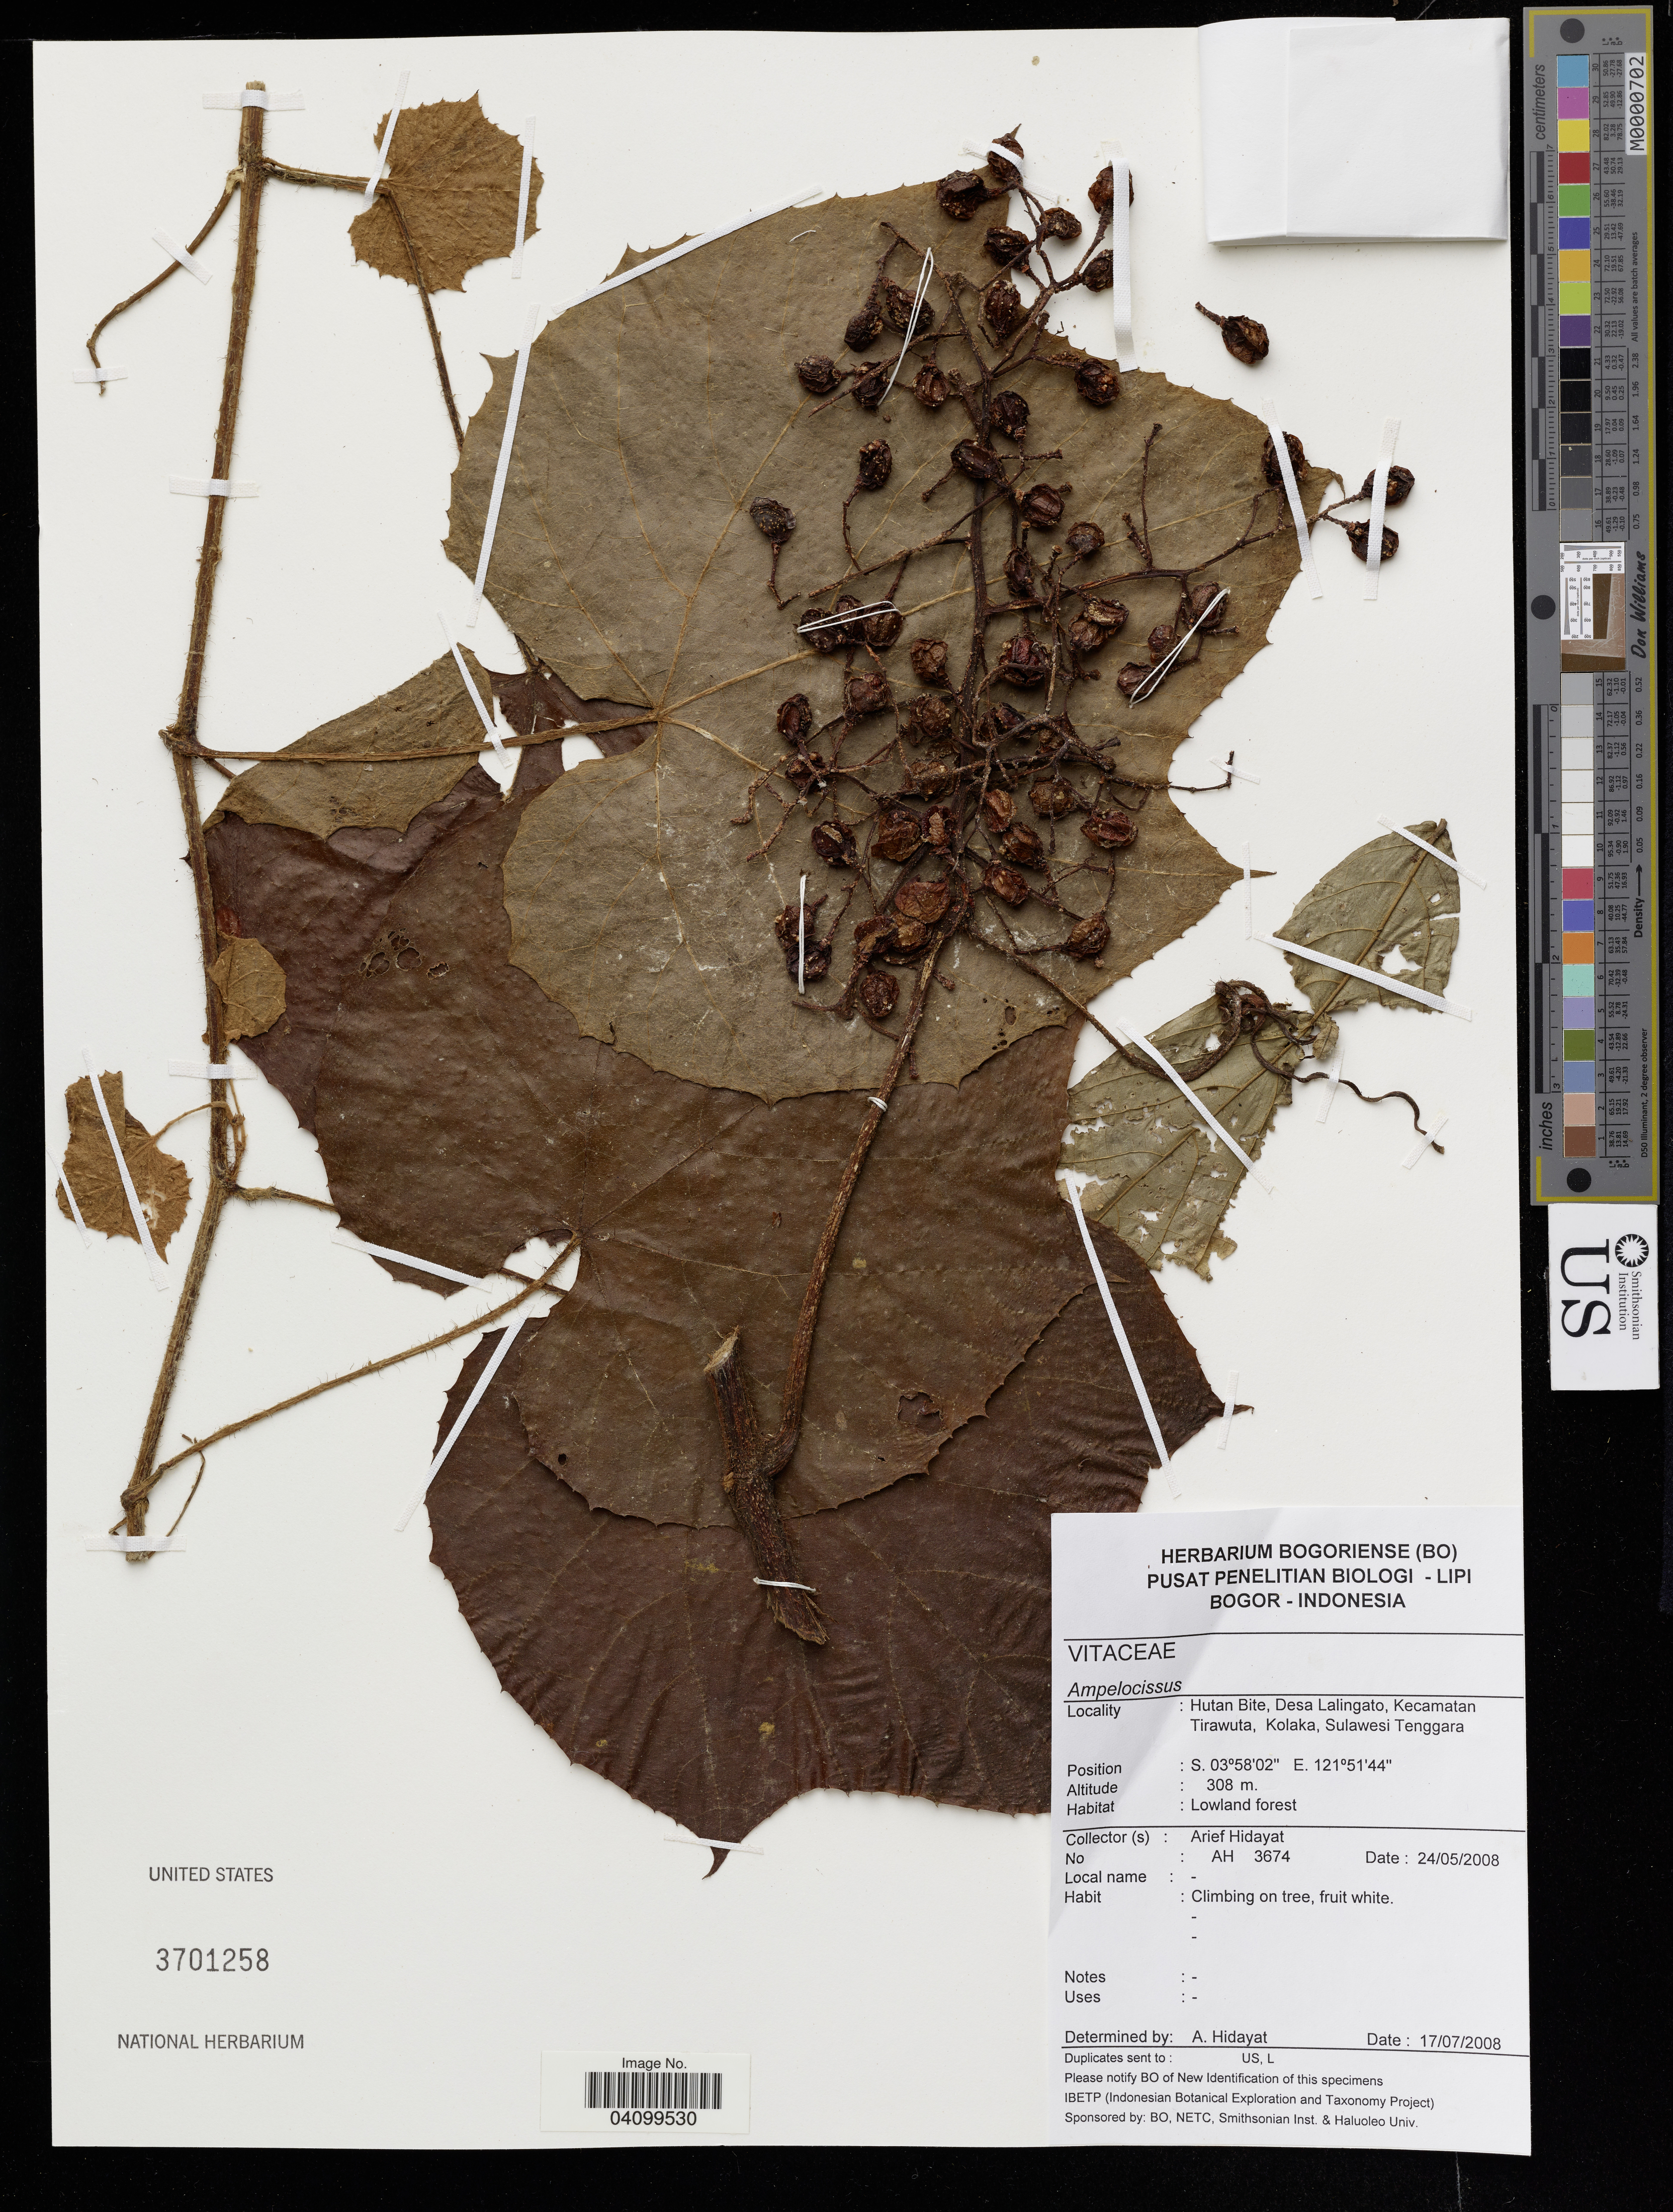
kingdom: Plantae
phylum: Tracheophyta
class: Magnoliopsida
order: Vitales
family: Vitaceae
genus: Ampelocissus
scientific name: Ampelocissus sp.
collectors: A. Hidayat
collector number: AH3674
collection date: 2008-05-24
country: Indonesia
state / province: Sulawesi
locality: Hutan Bite, Dessa Lalingato, Kecamatan Tirawuta, Kolaka, Sulawesi Tenggara.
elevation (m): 308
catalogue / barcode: US 3701258